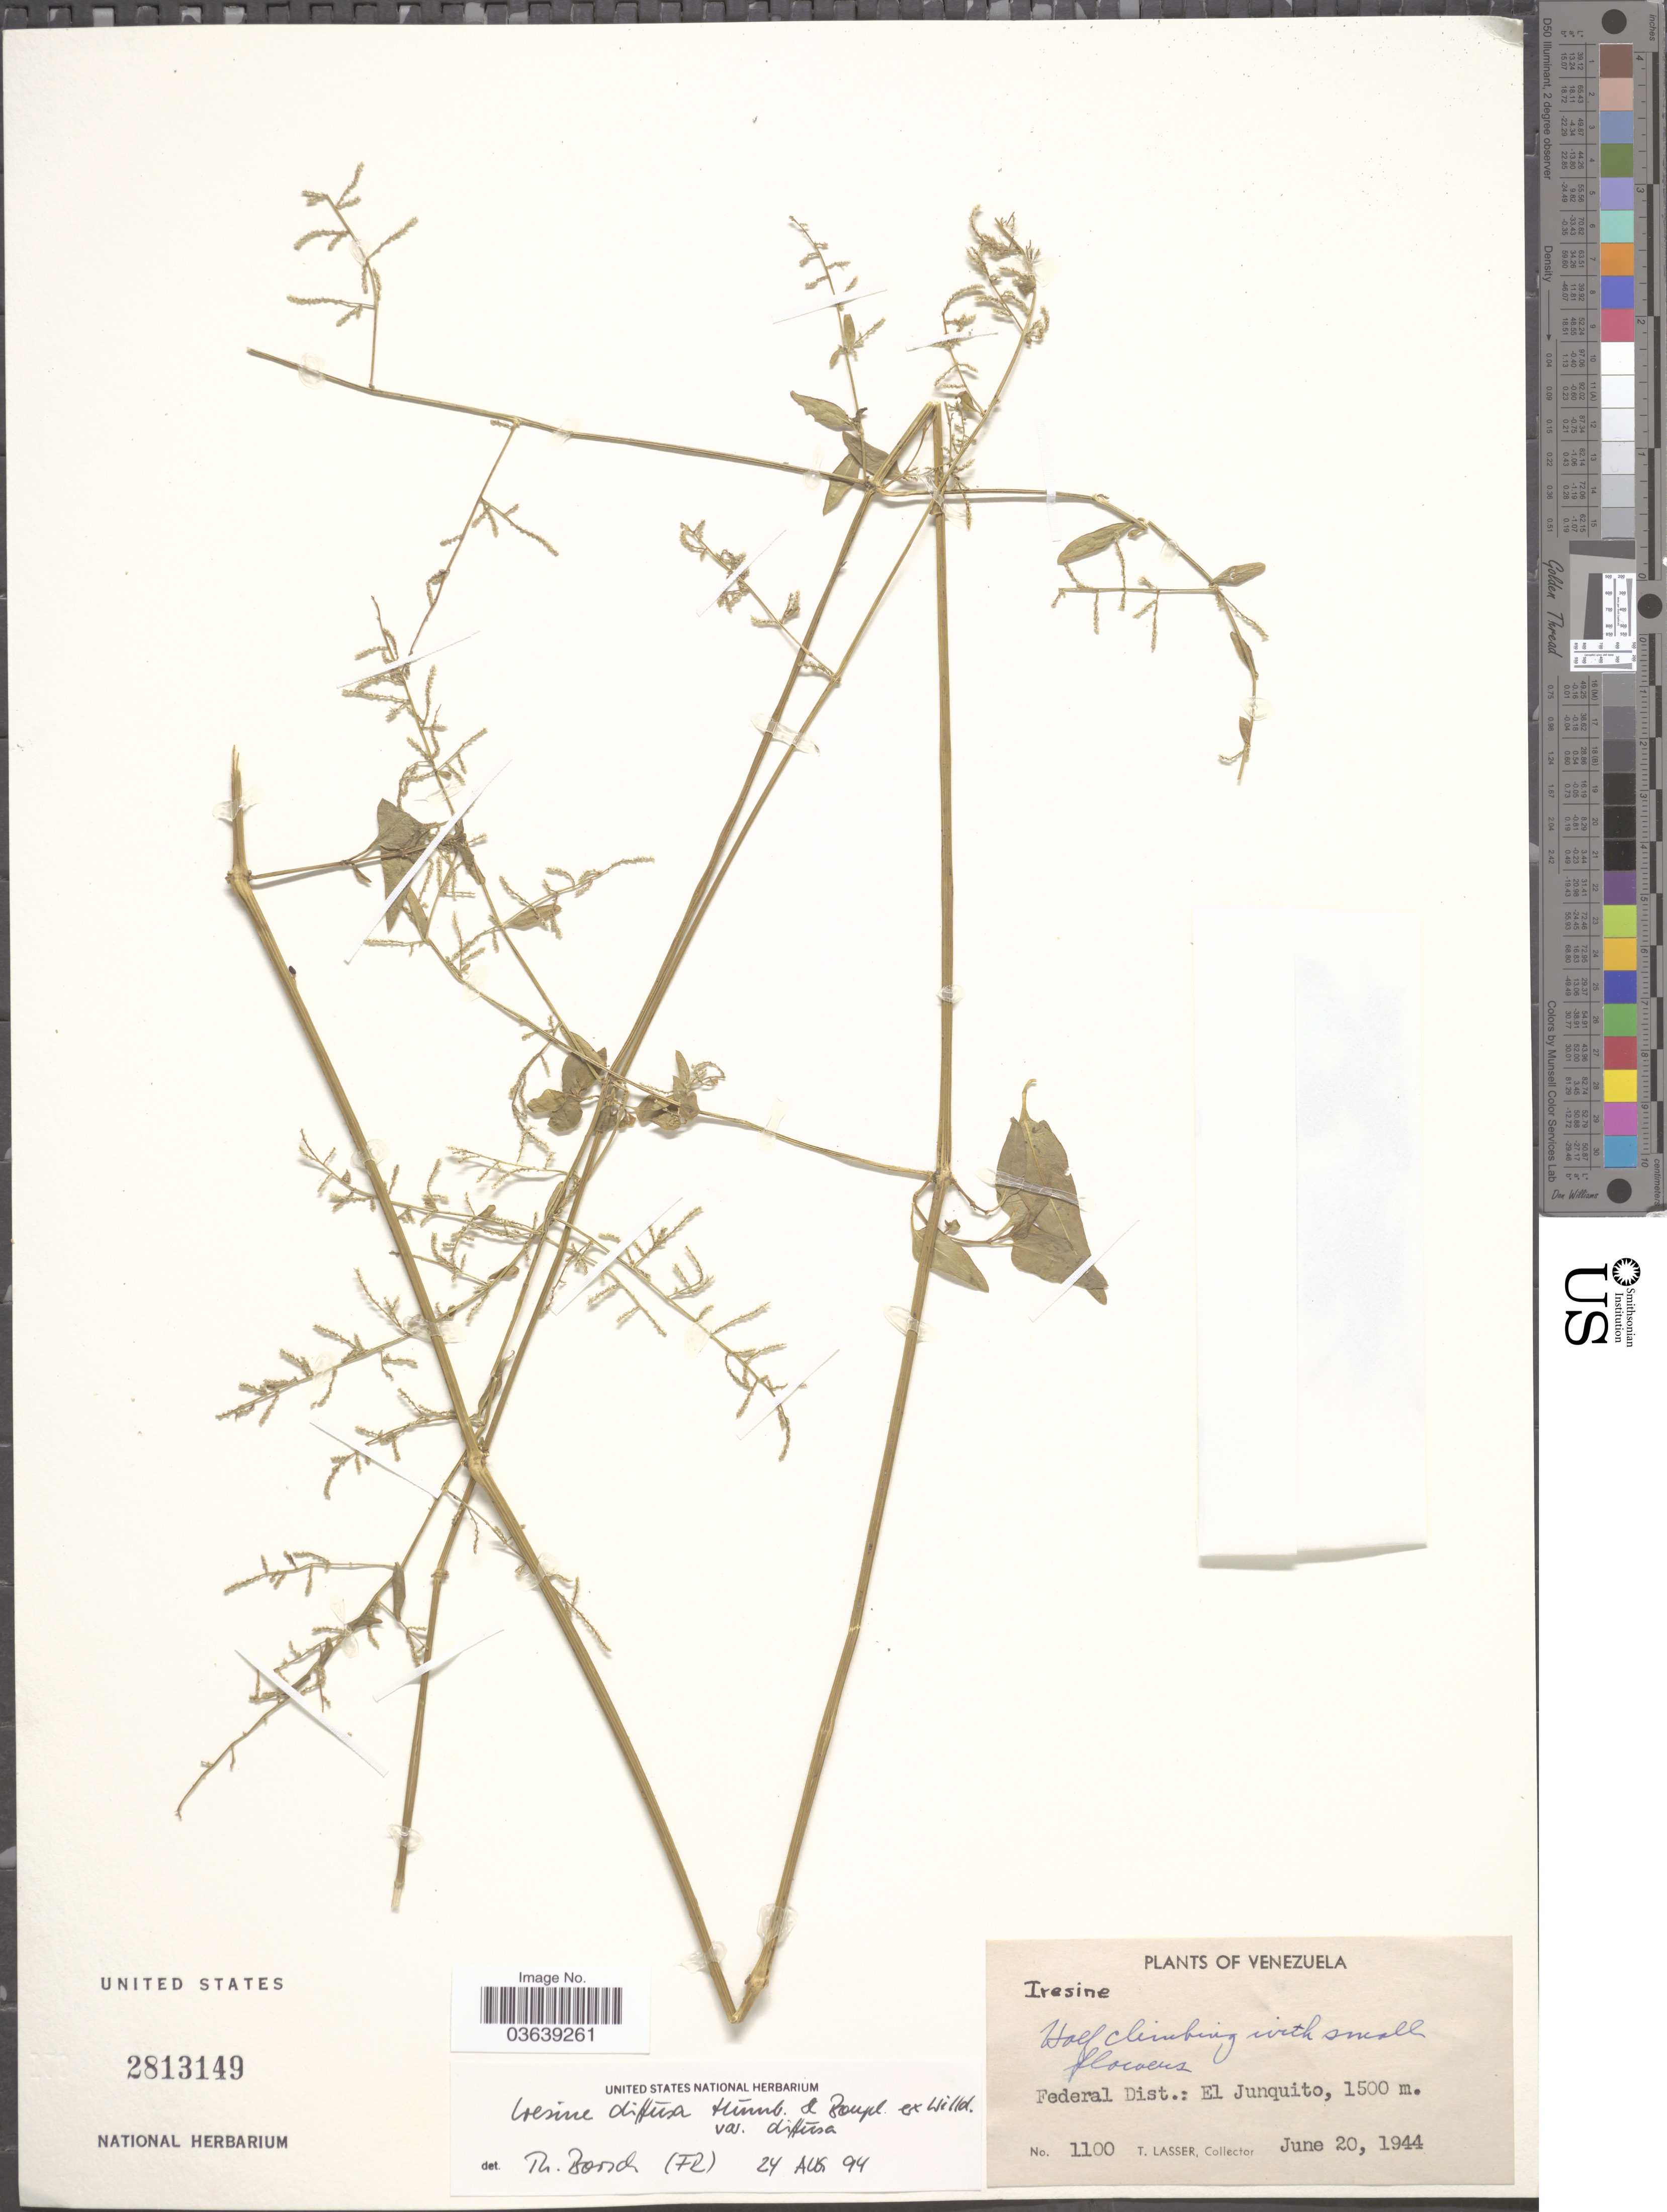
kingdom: Plantae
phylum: Tracheophyta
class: Magnoliopsida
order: Caryophyllales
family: Amaranthaceae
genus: Iresine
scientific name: Iresine celosia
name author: L.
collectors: T. Lasser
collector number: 1100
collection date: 1944-06-20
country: Venezuela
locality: Federal Dist.: El Junquito.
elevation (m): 1500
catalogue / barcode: US 2813149